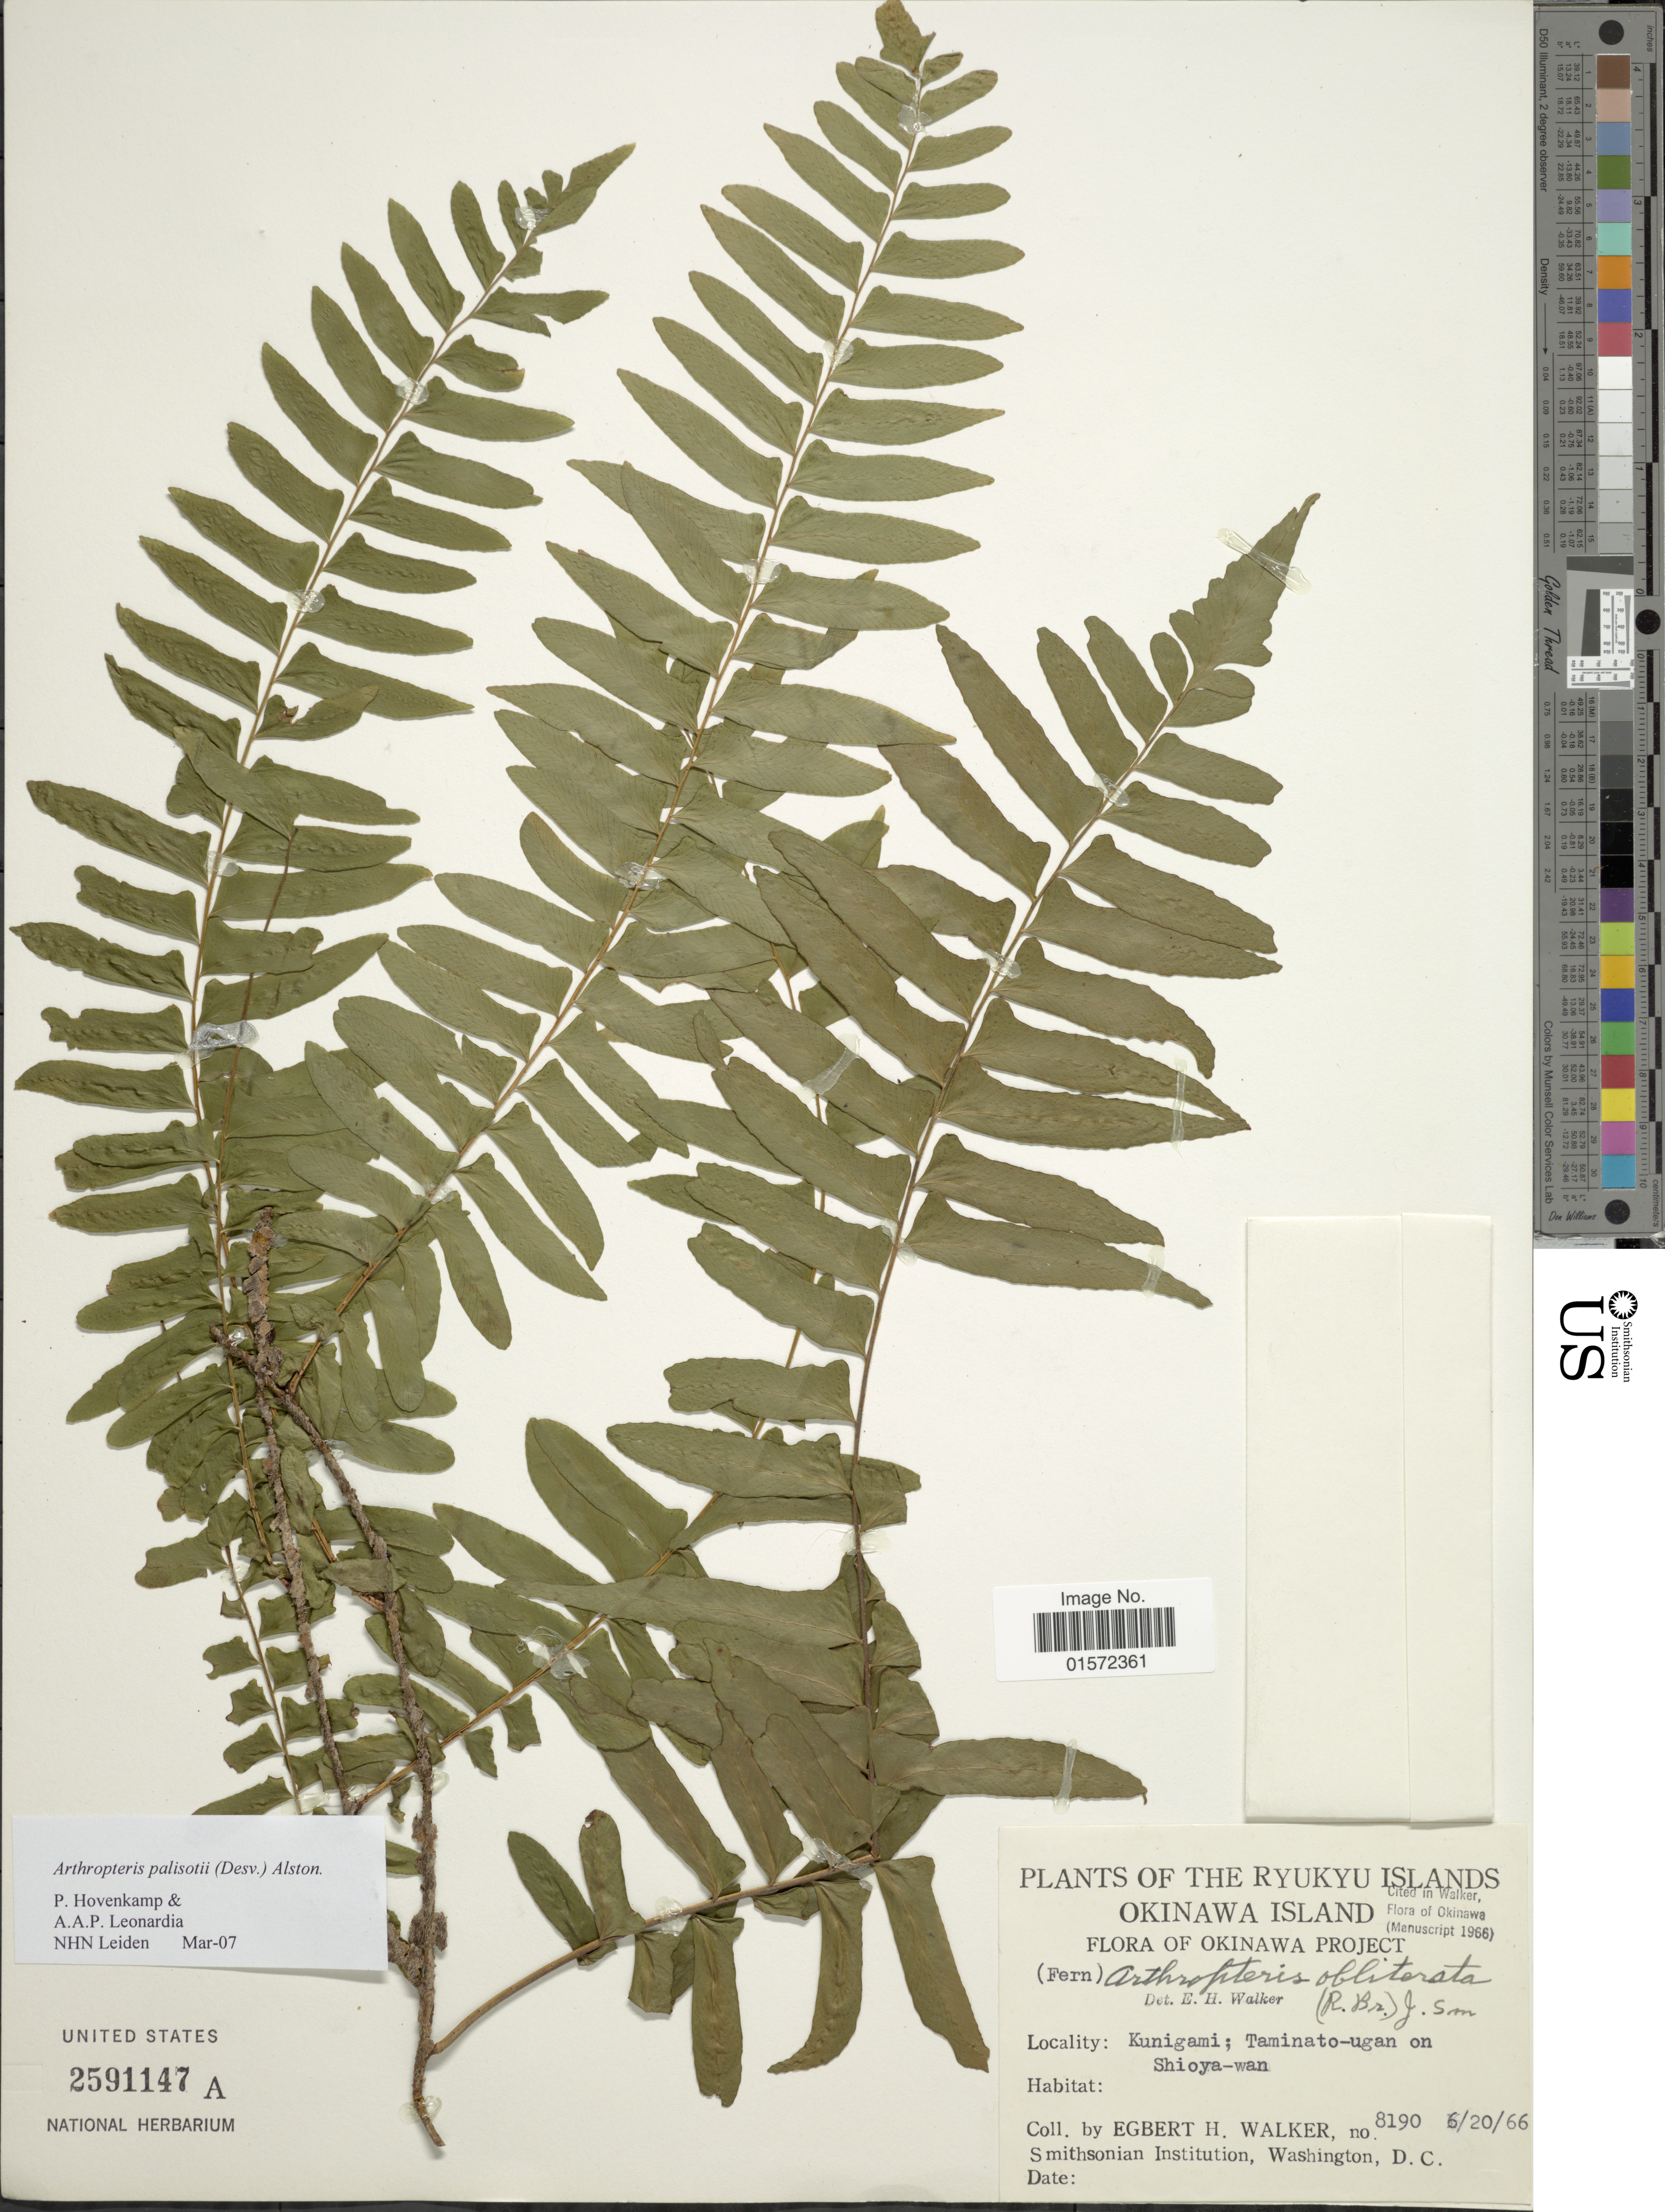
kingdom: Plantae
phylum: Tracheophyta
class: Polypodiopsida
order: Polypodiales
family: Tectariaceae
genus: Arthropteris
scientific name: Arthropteris palisotii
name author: (Desv.) Alston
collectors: E. H. Walker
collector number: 8190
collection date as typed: Transcribed d/m/y: 20/6/66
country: Japan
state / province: Okinawa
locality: The Ryukyu islands Okinawa project, Kunigami, taminato-ugan on Shioya-wan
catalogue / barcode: US 2591147